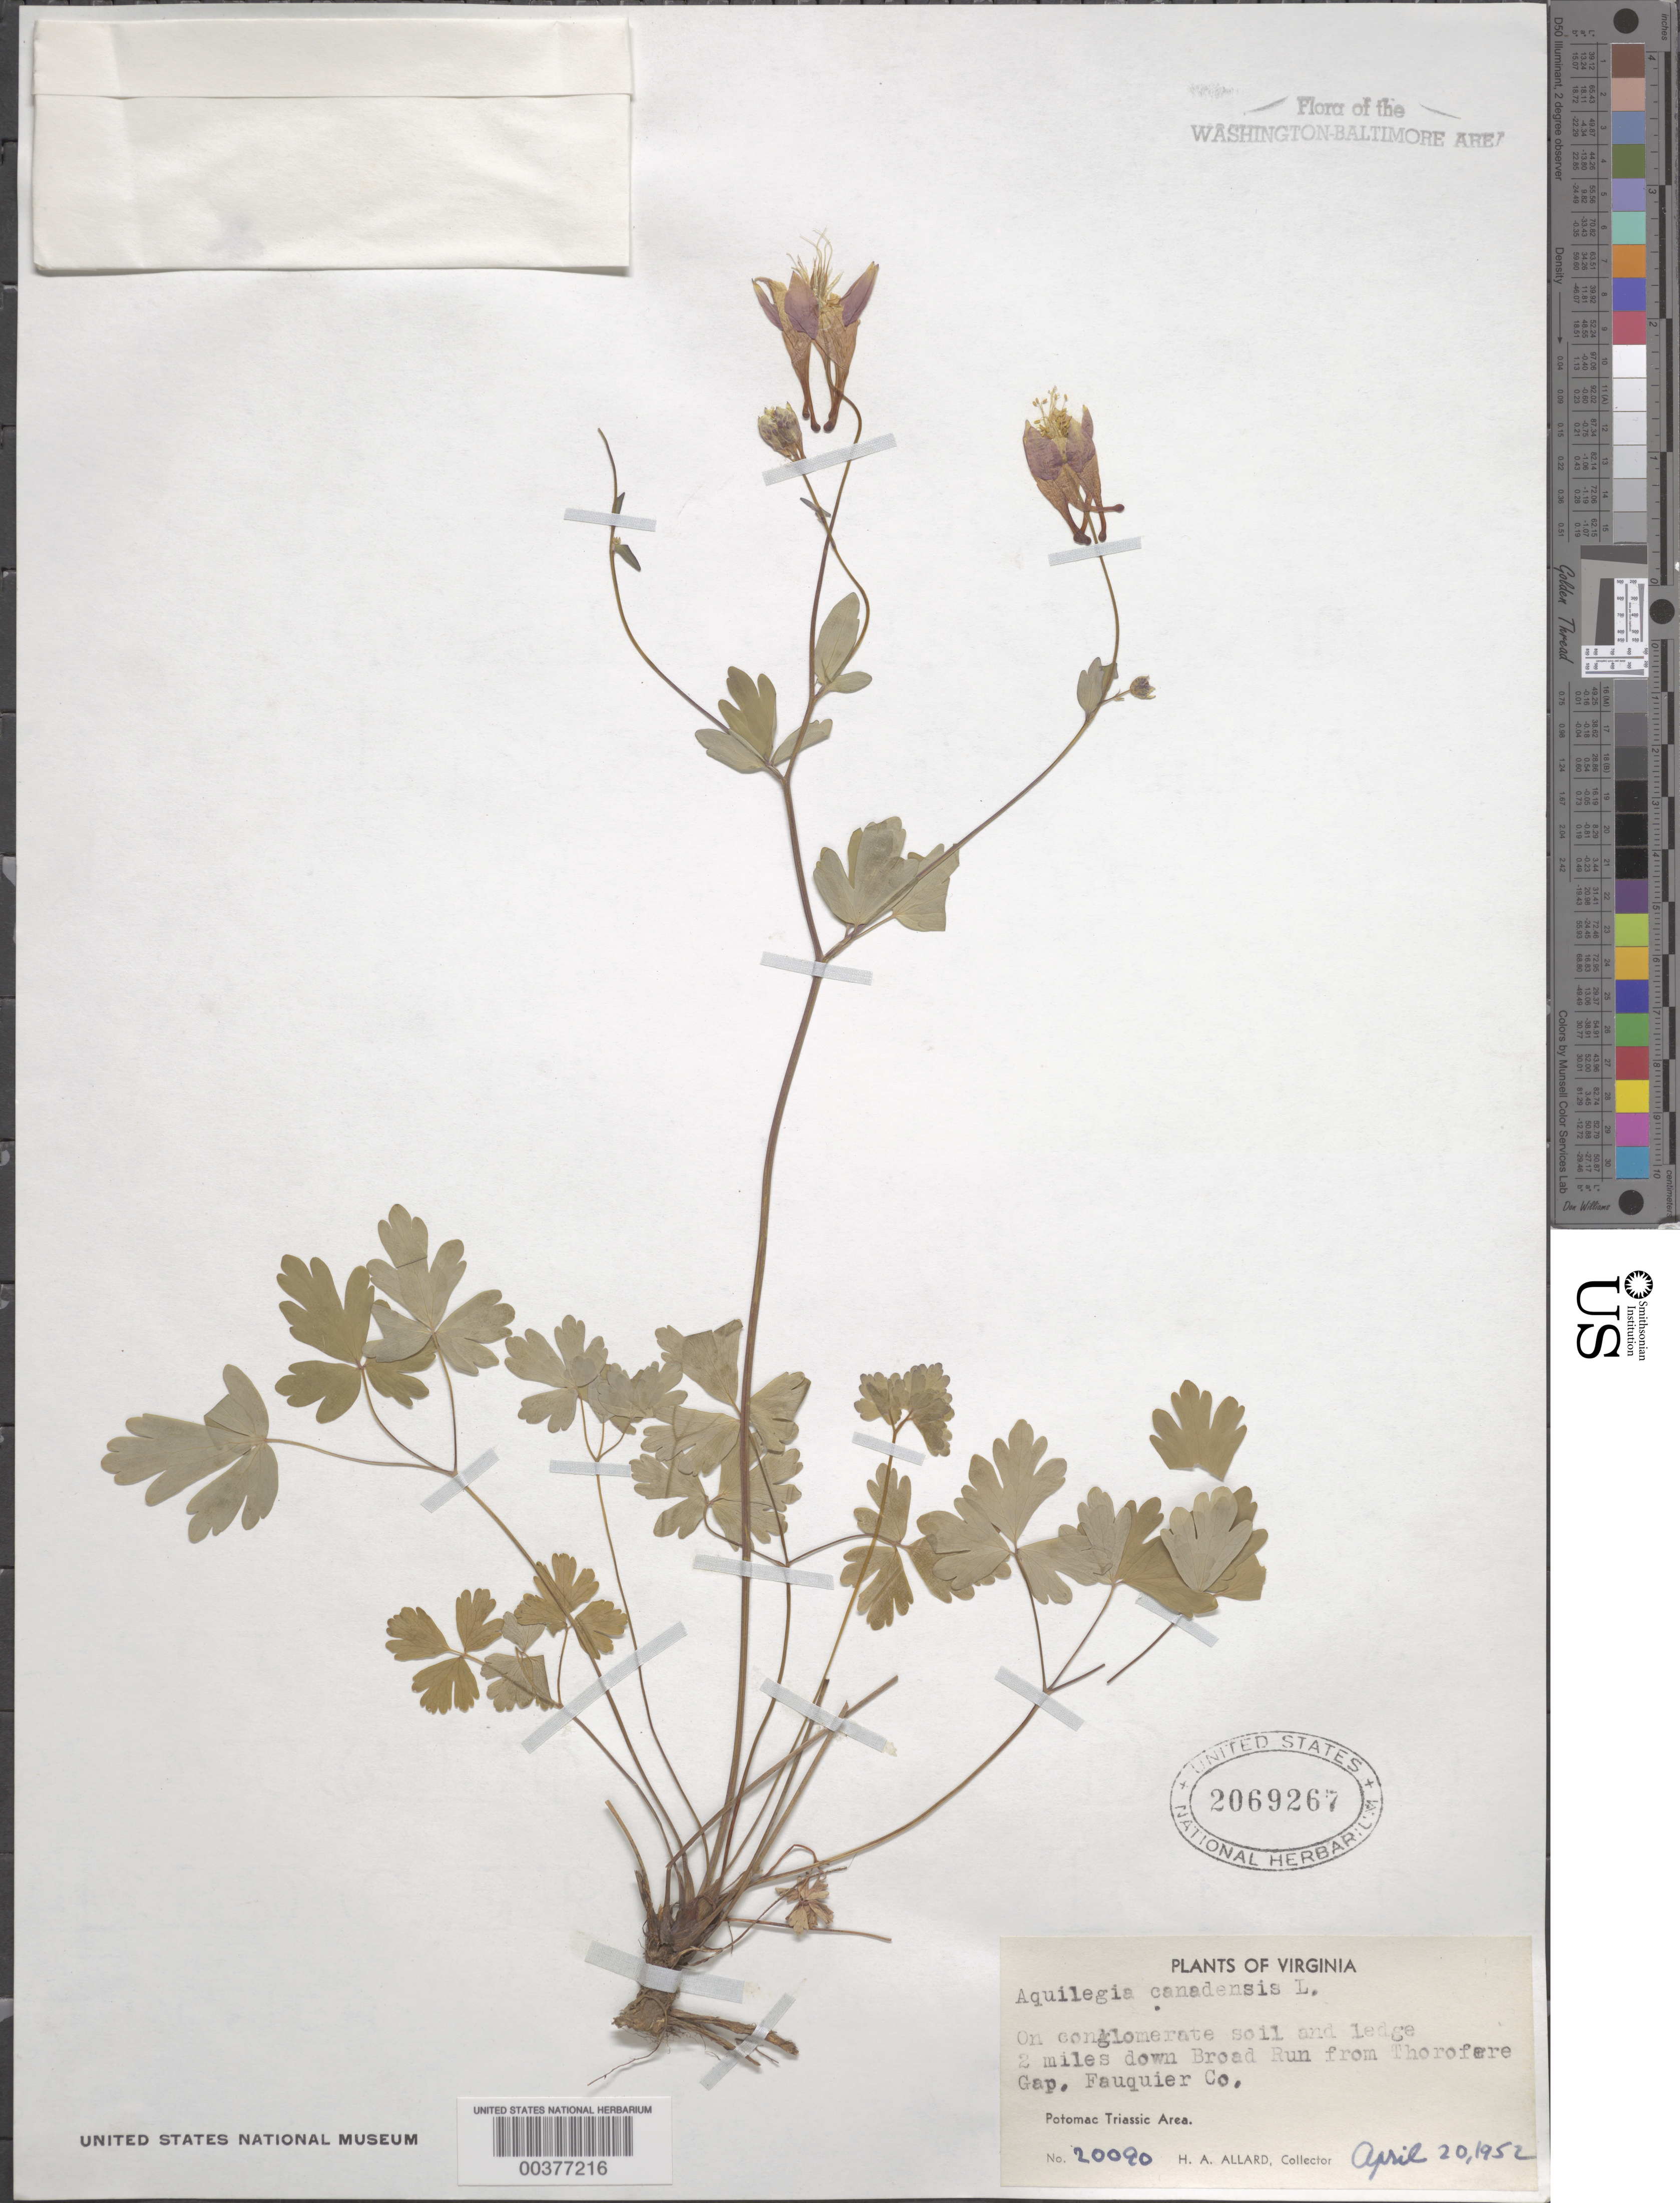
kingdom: Plantae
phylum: Tracheophyta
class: Magnoliopsida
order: Ranunculales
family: Ranunculaceae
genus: Aquilegia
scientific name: Aquilegia canadensis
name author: L.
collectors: H. A. Allard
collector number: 20090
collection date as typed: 20 Apr 1952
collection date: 1952-04-20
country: United States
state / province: Virginia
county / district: Fauquier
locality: Downstream from Thorofare Gap on Broad Run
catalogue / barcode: US 2069267